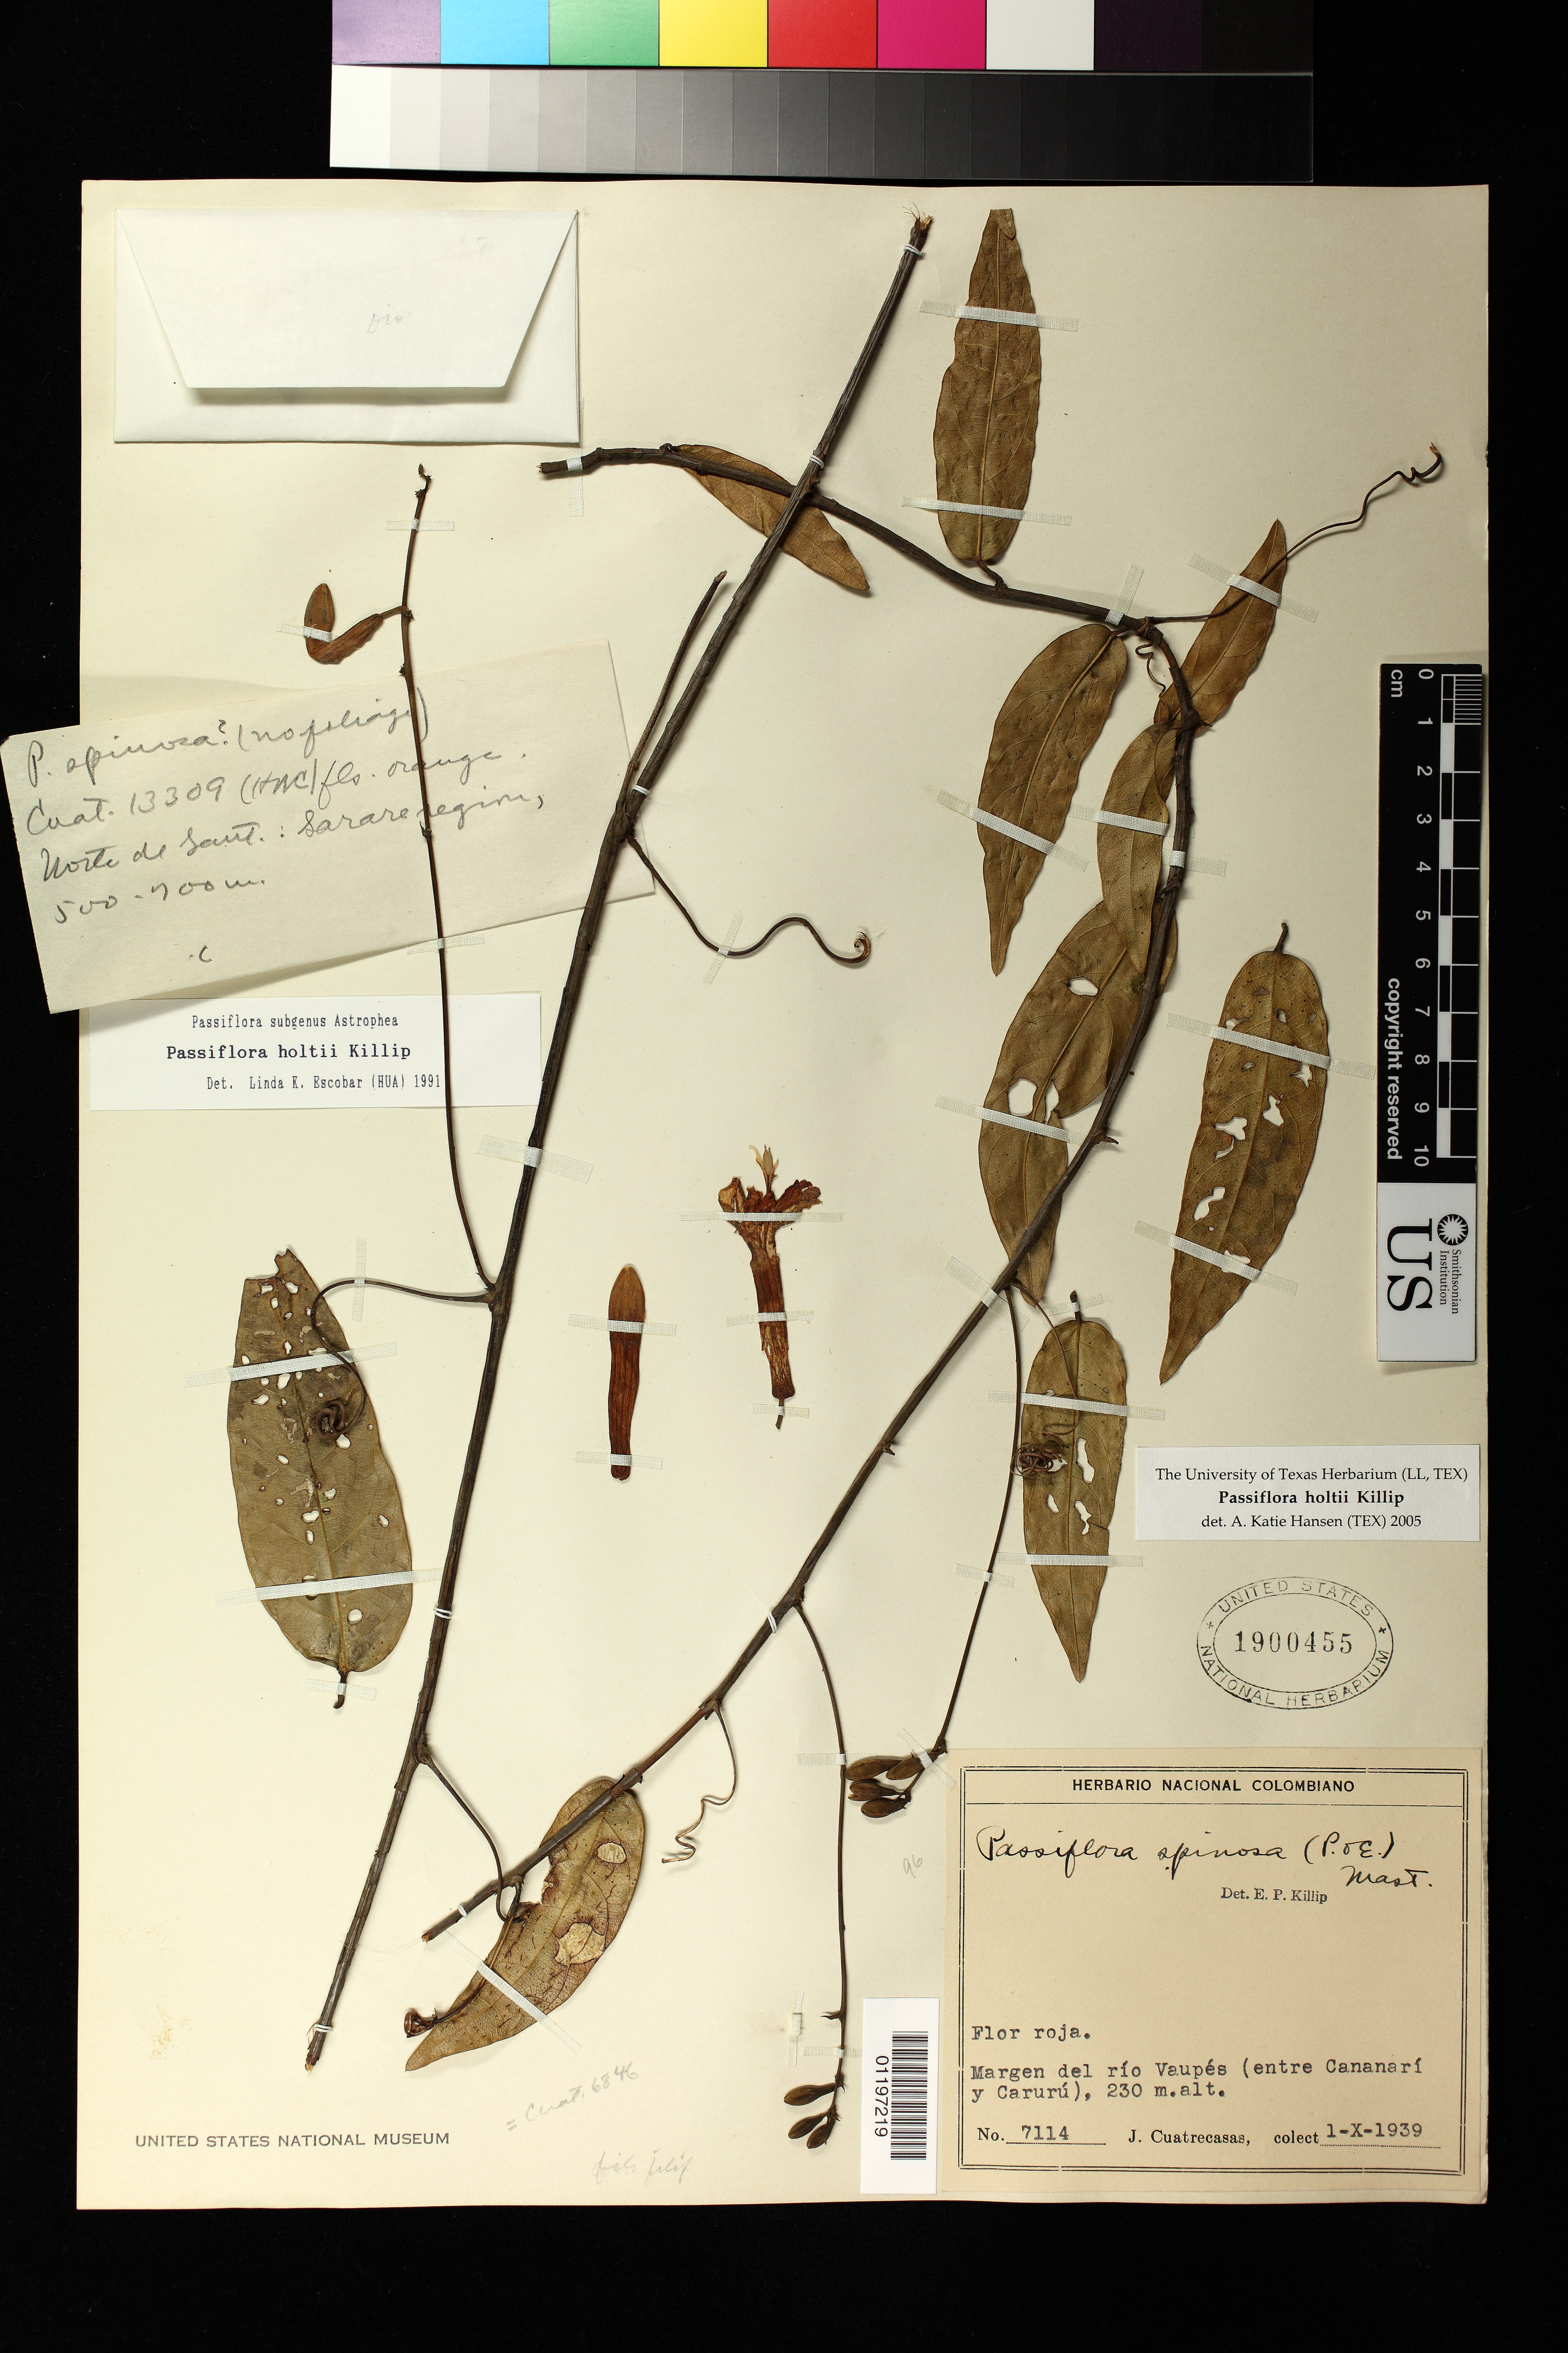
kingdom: Plantae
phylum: Tracheophyta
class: Magnoliopsida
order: Malpighiales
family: Passifloraceae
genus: Passiflora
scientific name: Passiflora holtii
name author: Killip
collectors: J. Cuatrecasas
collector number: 7114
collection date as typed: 10 Jan 1939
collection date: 1939-01-10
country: Colombia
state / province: Vaupés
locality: Margen del río Vaupés (entre Cananarí y Carurú)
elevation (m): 230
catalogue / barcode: US 1900455